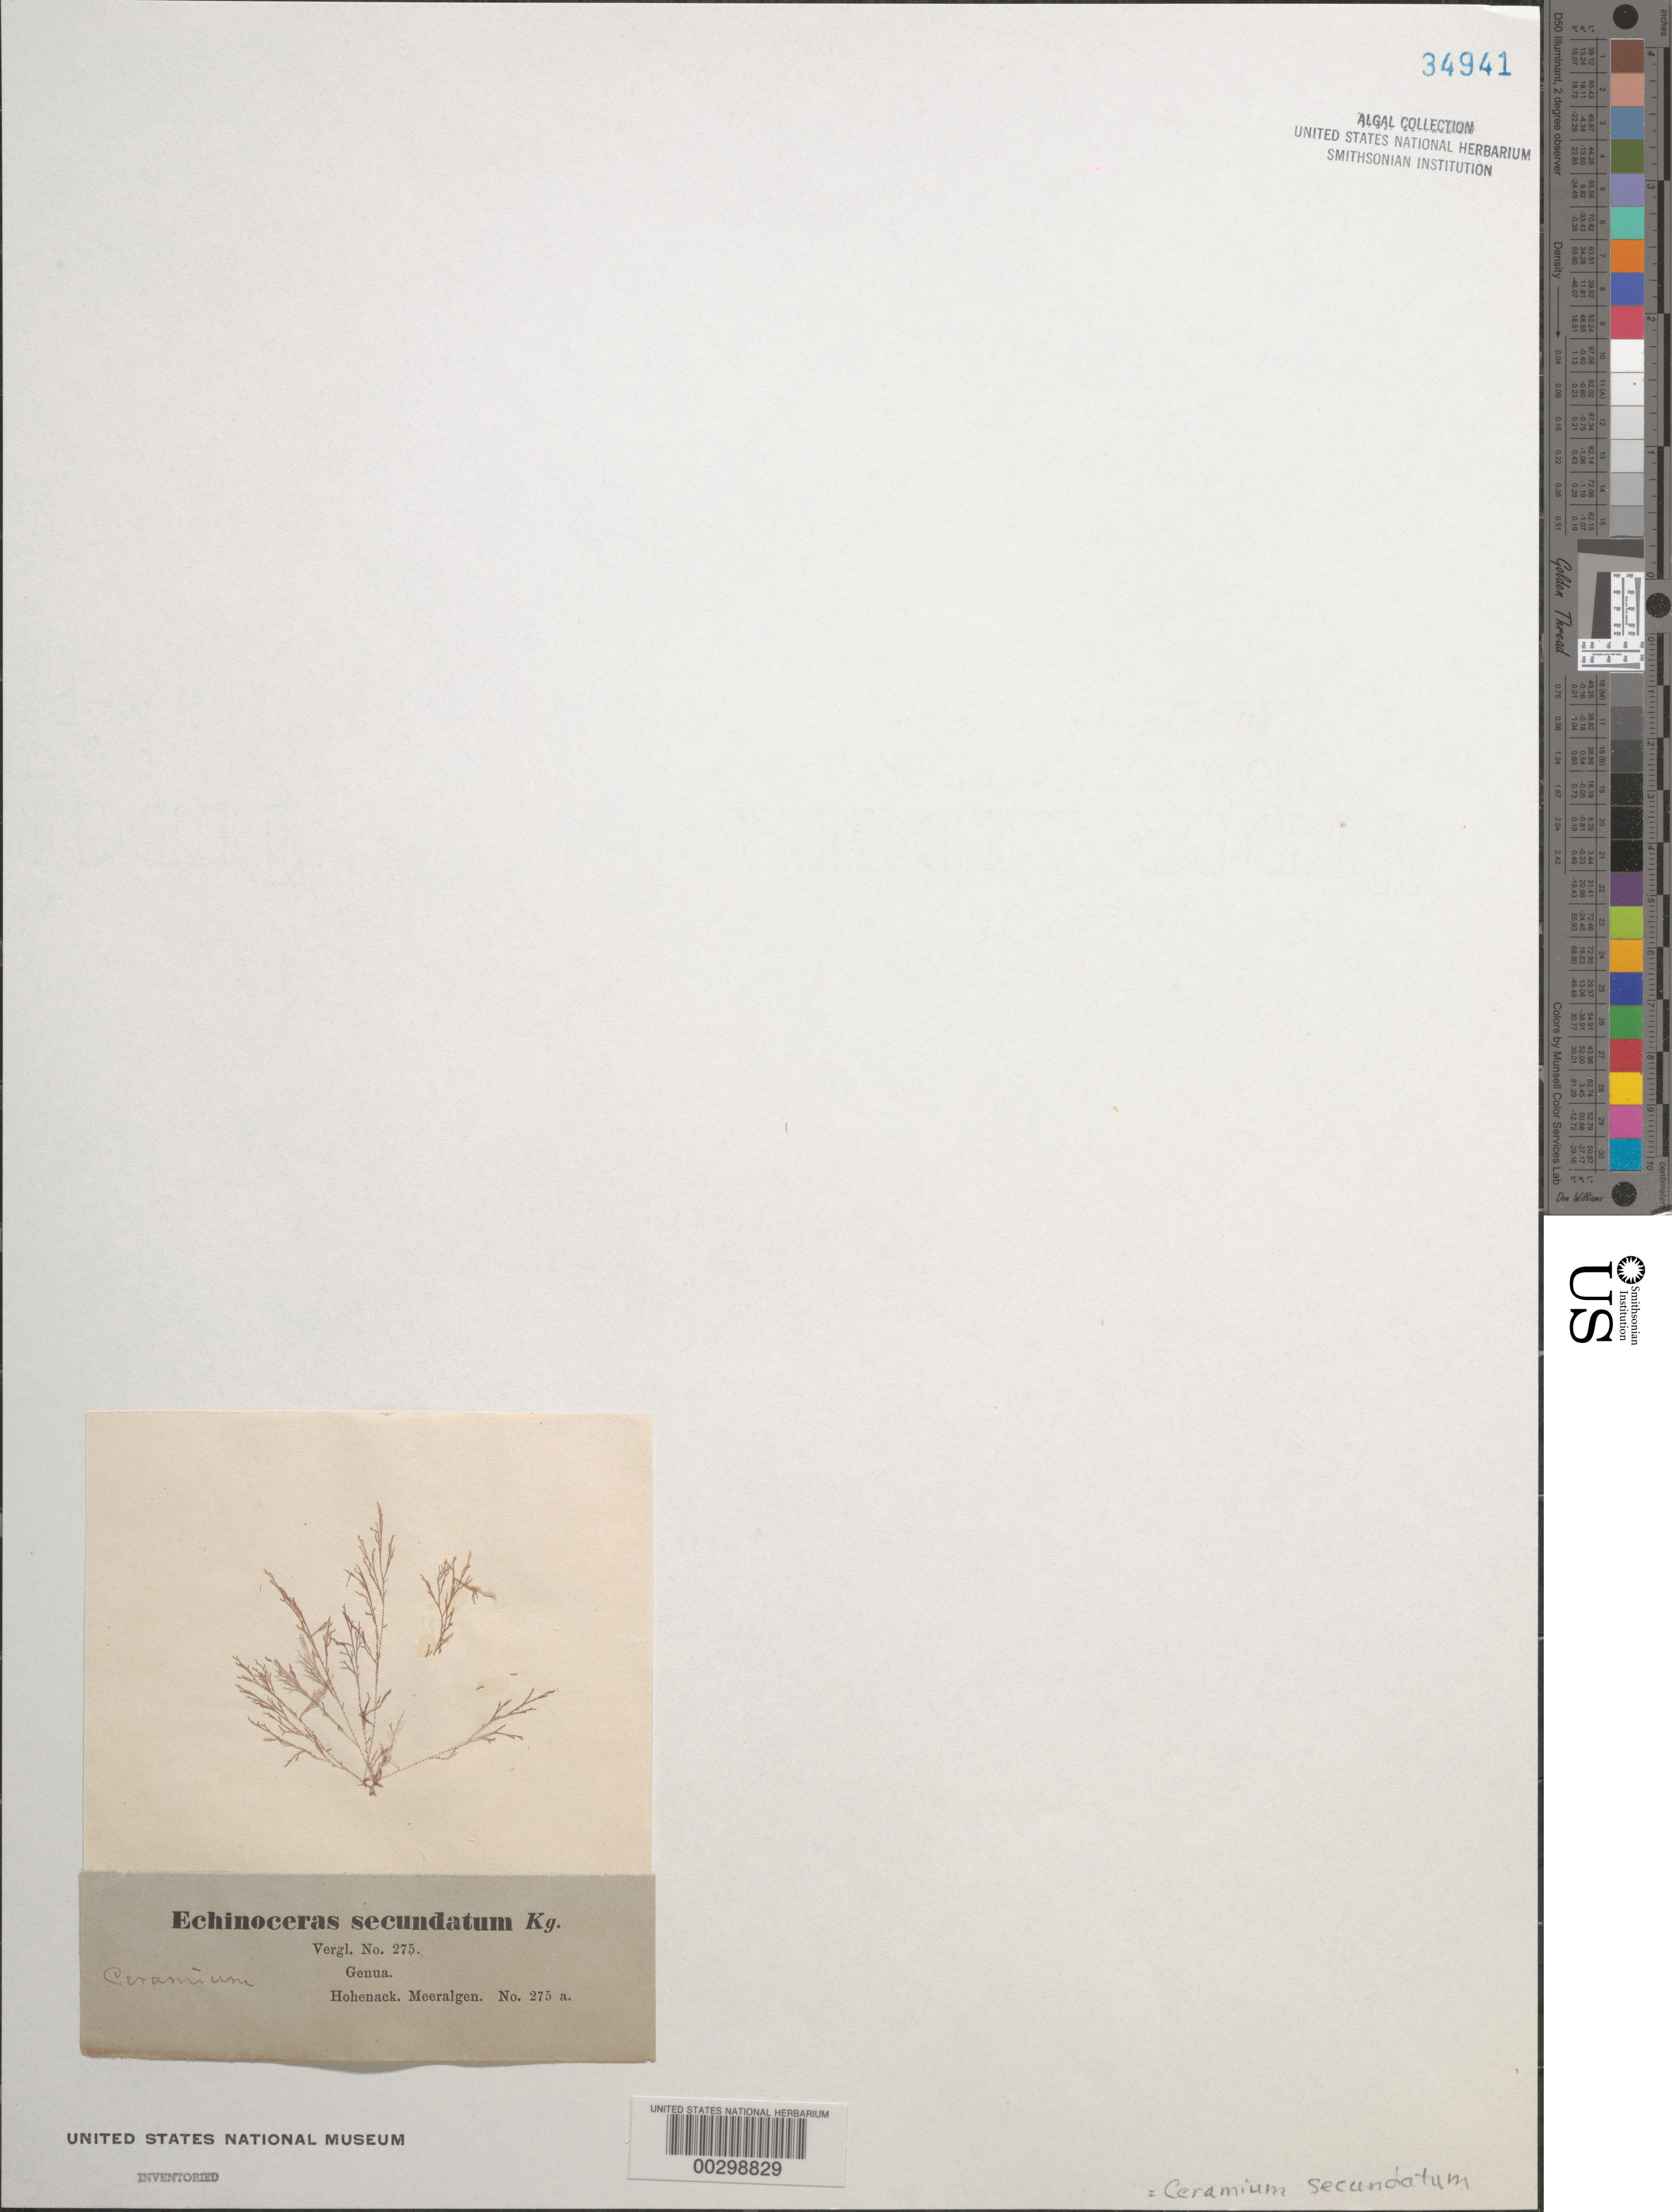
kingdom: Plantae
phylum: Rhodophyta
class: Florideophyceae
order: Ceramiales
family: Ceramiaceae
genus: Ceramium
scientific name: Ceramium secundatum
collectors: R. F. Hohenacker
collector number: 275a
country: Italy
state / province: Liguria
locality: Genoa (genua)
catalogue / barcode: US 34941